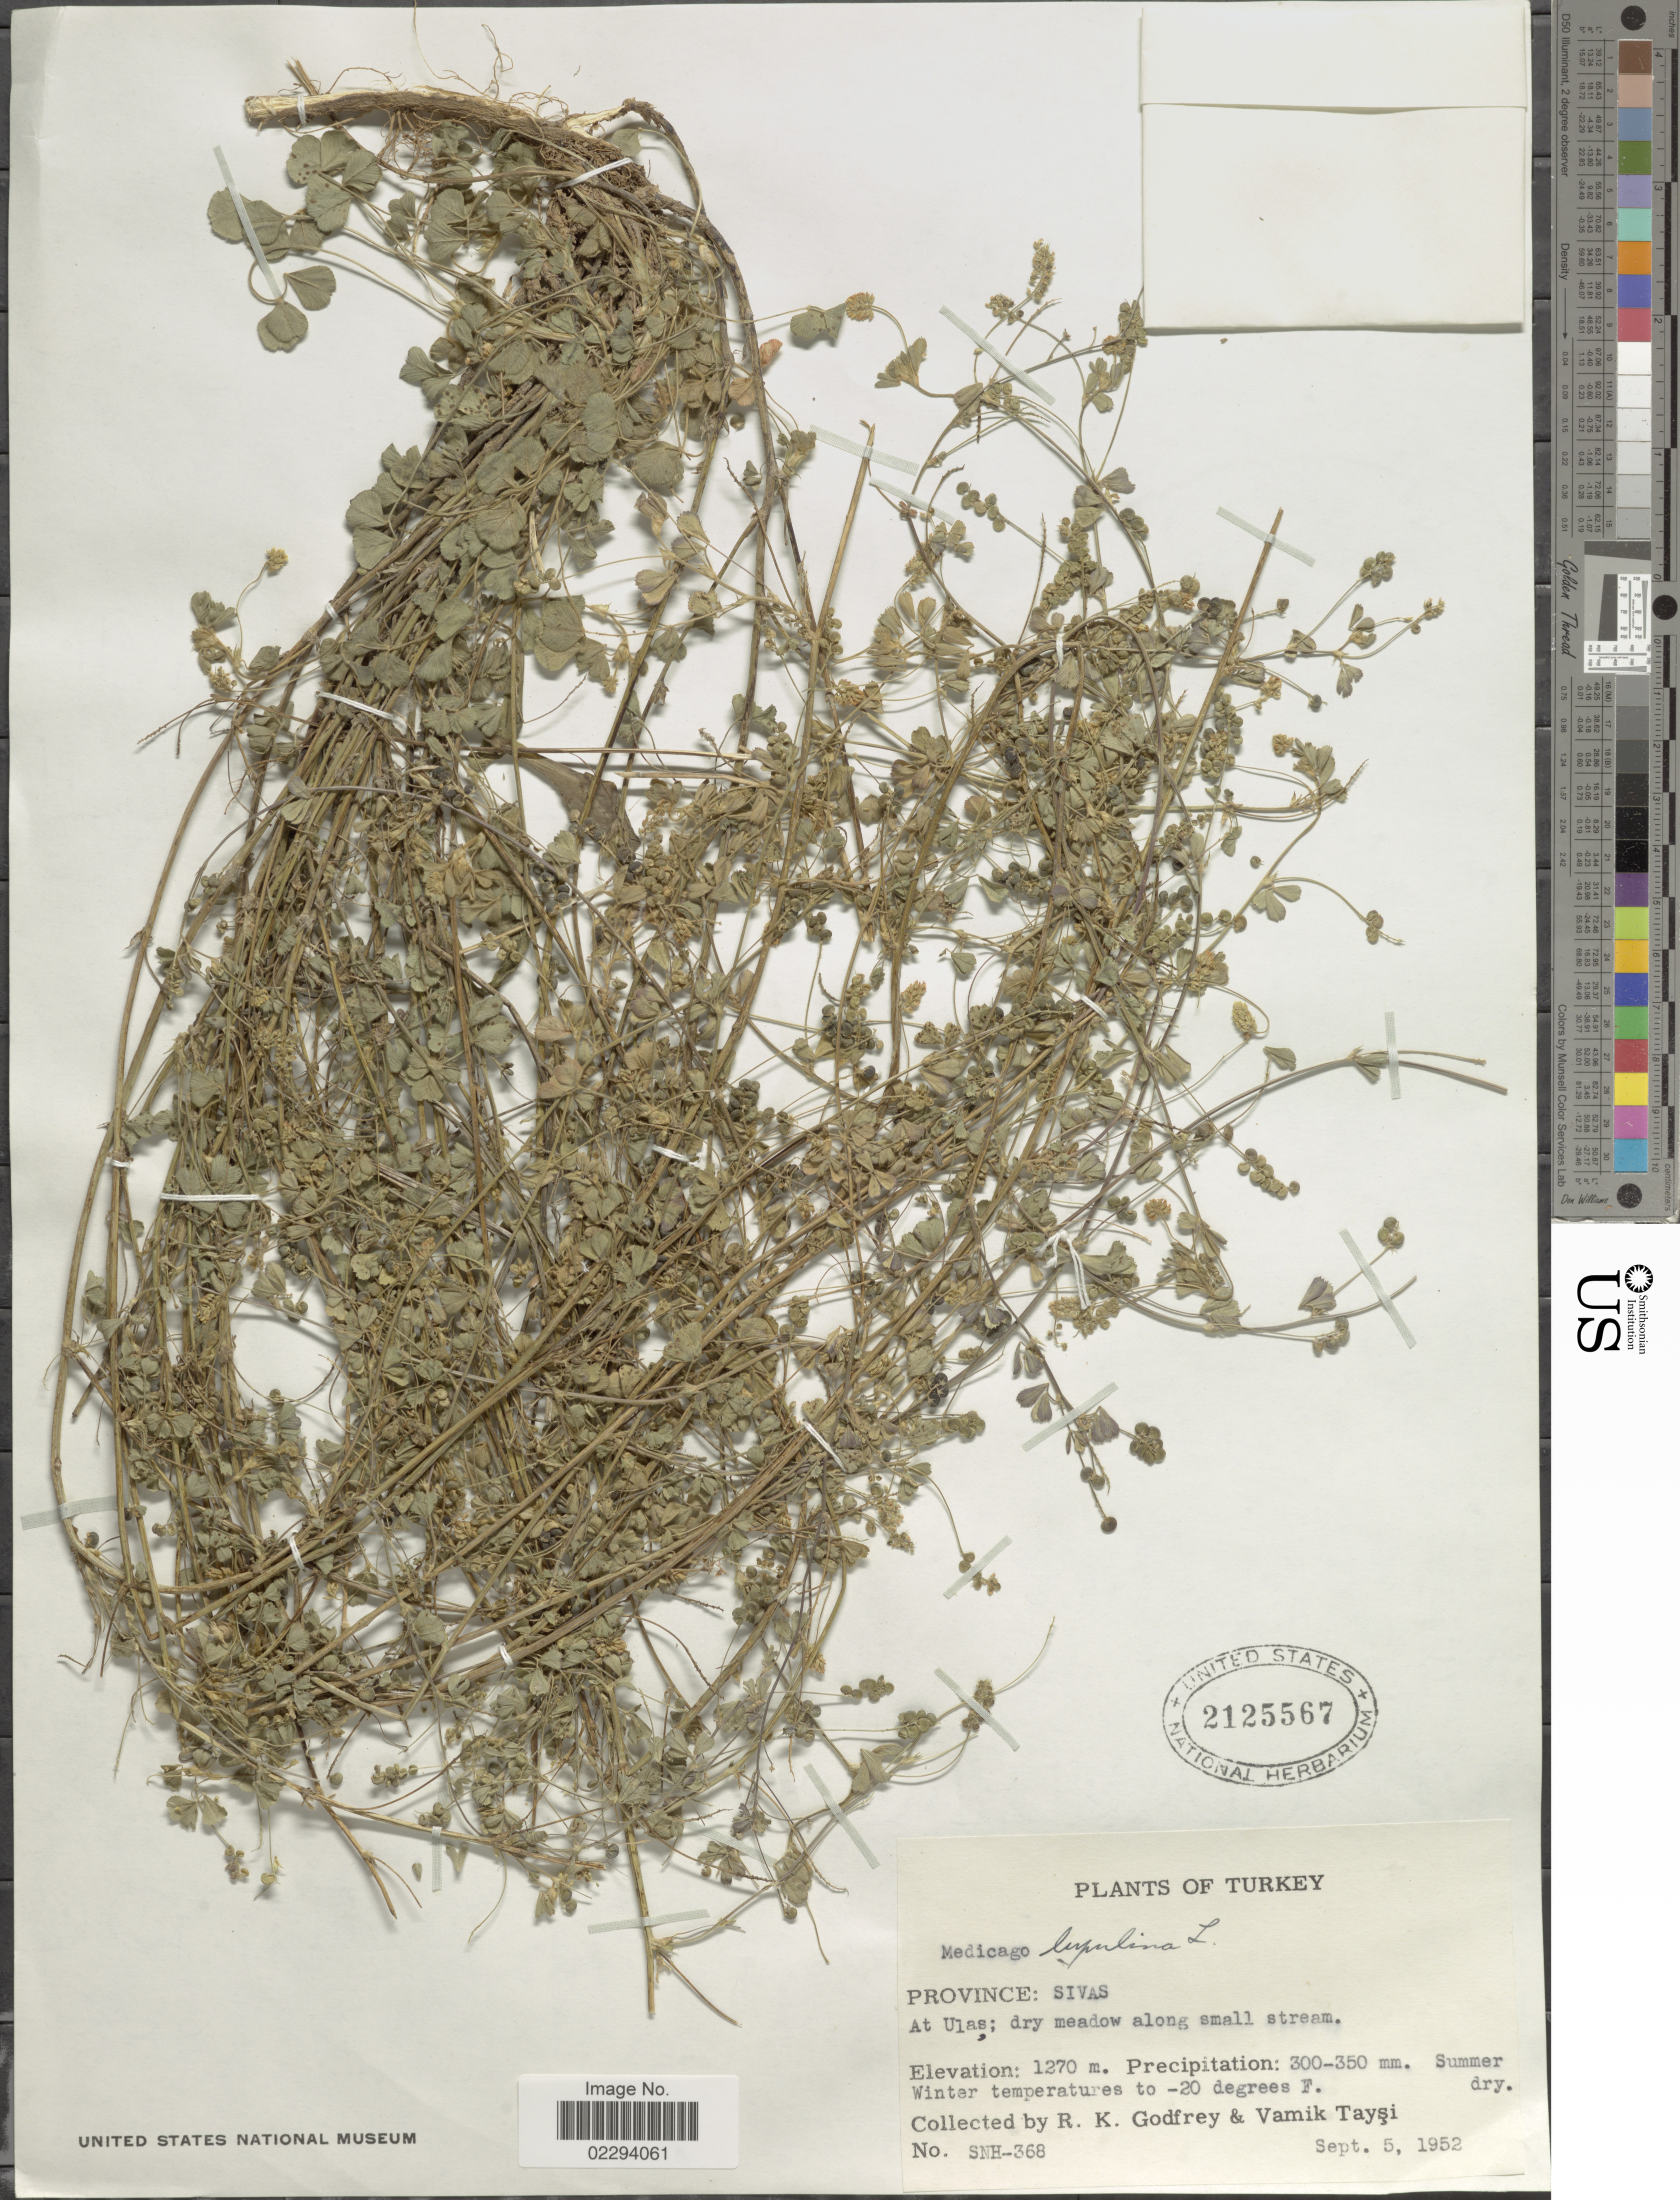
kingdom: Plantae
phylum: Tracheophyta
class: Magnoliopsida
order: Fabales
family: Fabaceae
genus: Medicago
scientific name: Medicago lupulina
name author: L.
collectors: R. K. Godfrey & V. Taysi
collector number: SNH-368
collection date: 1952-09-05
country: Turkey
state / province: Sivas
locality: Province: Sivas. At Ulas: dry meadow along small stream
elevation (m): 1270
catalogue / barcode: US 2125567